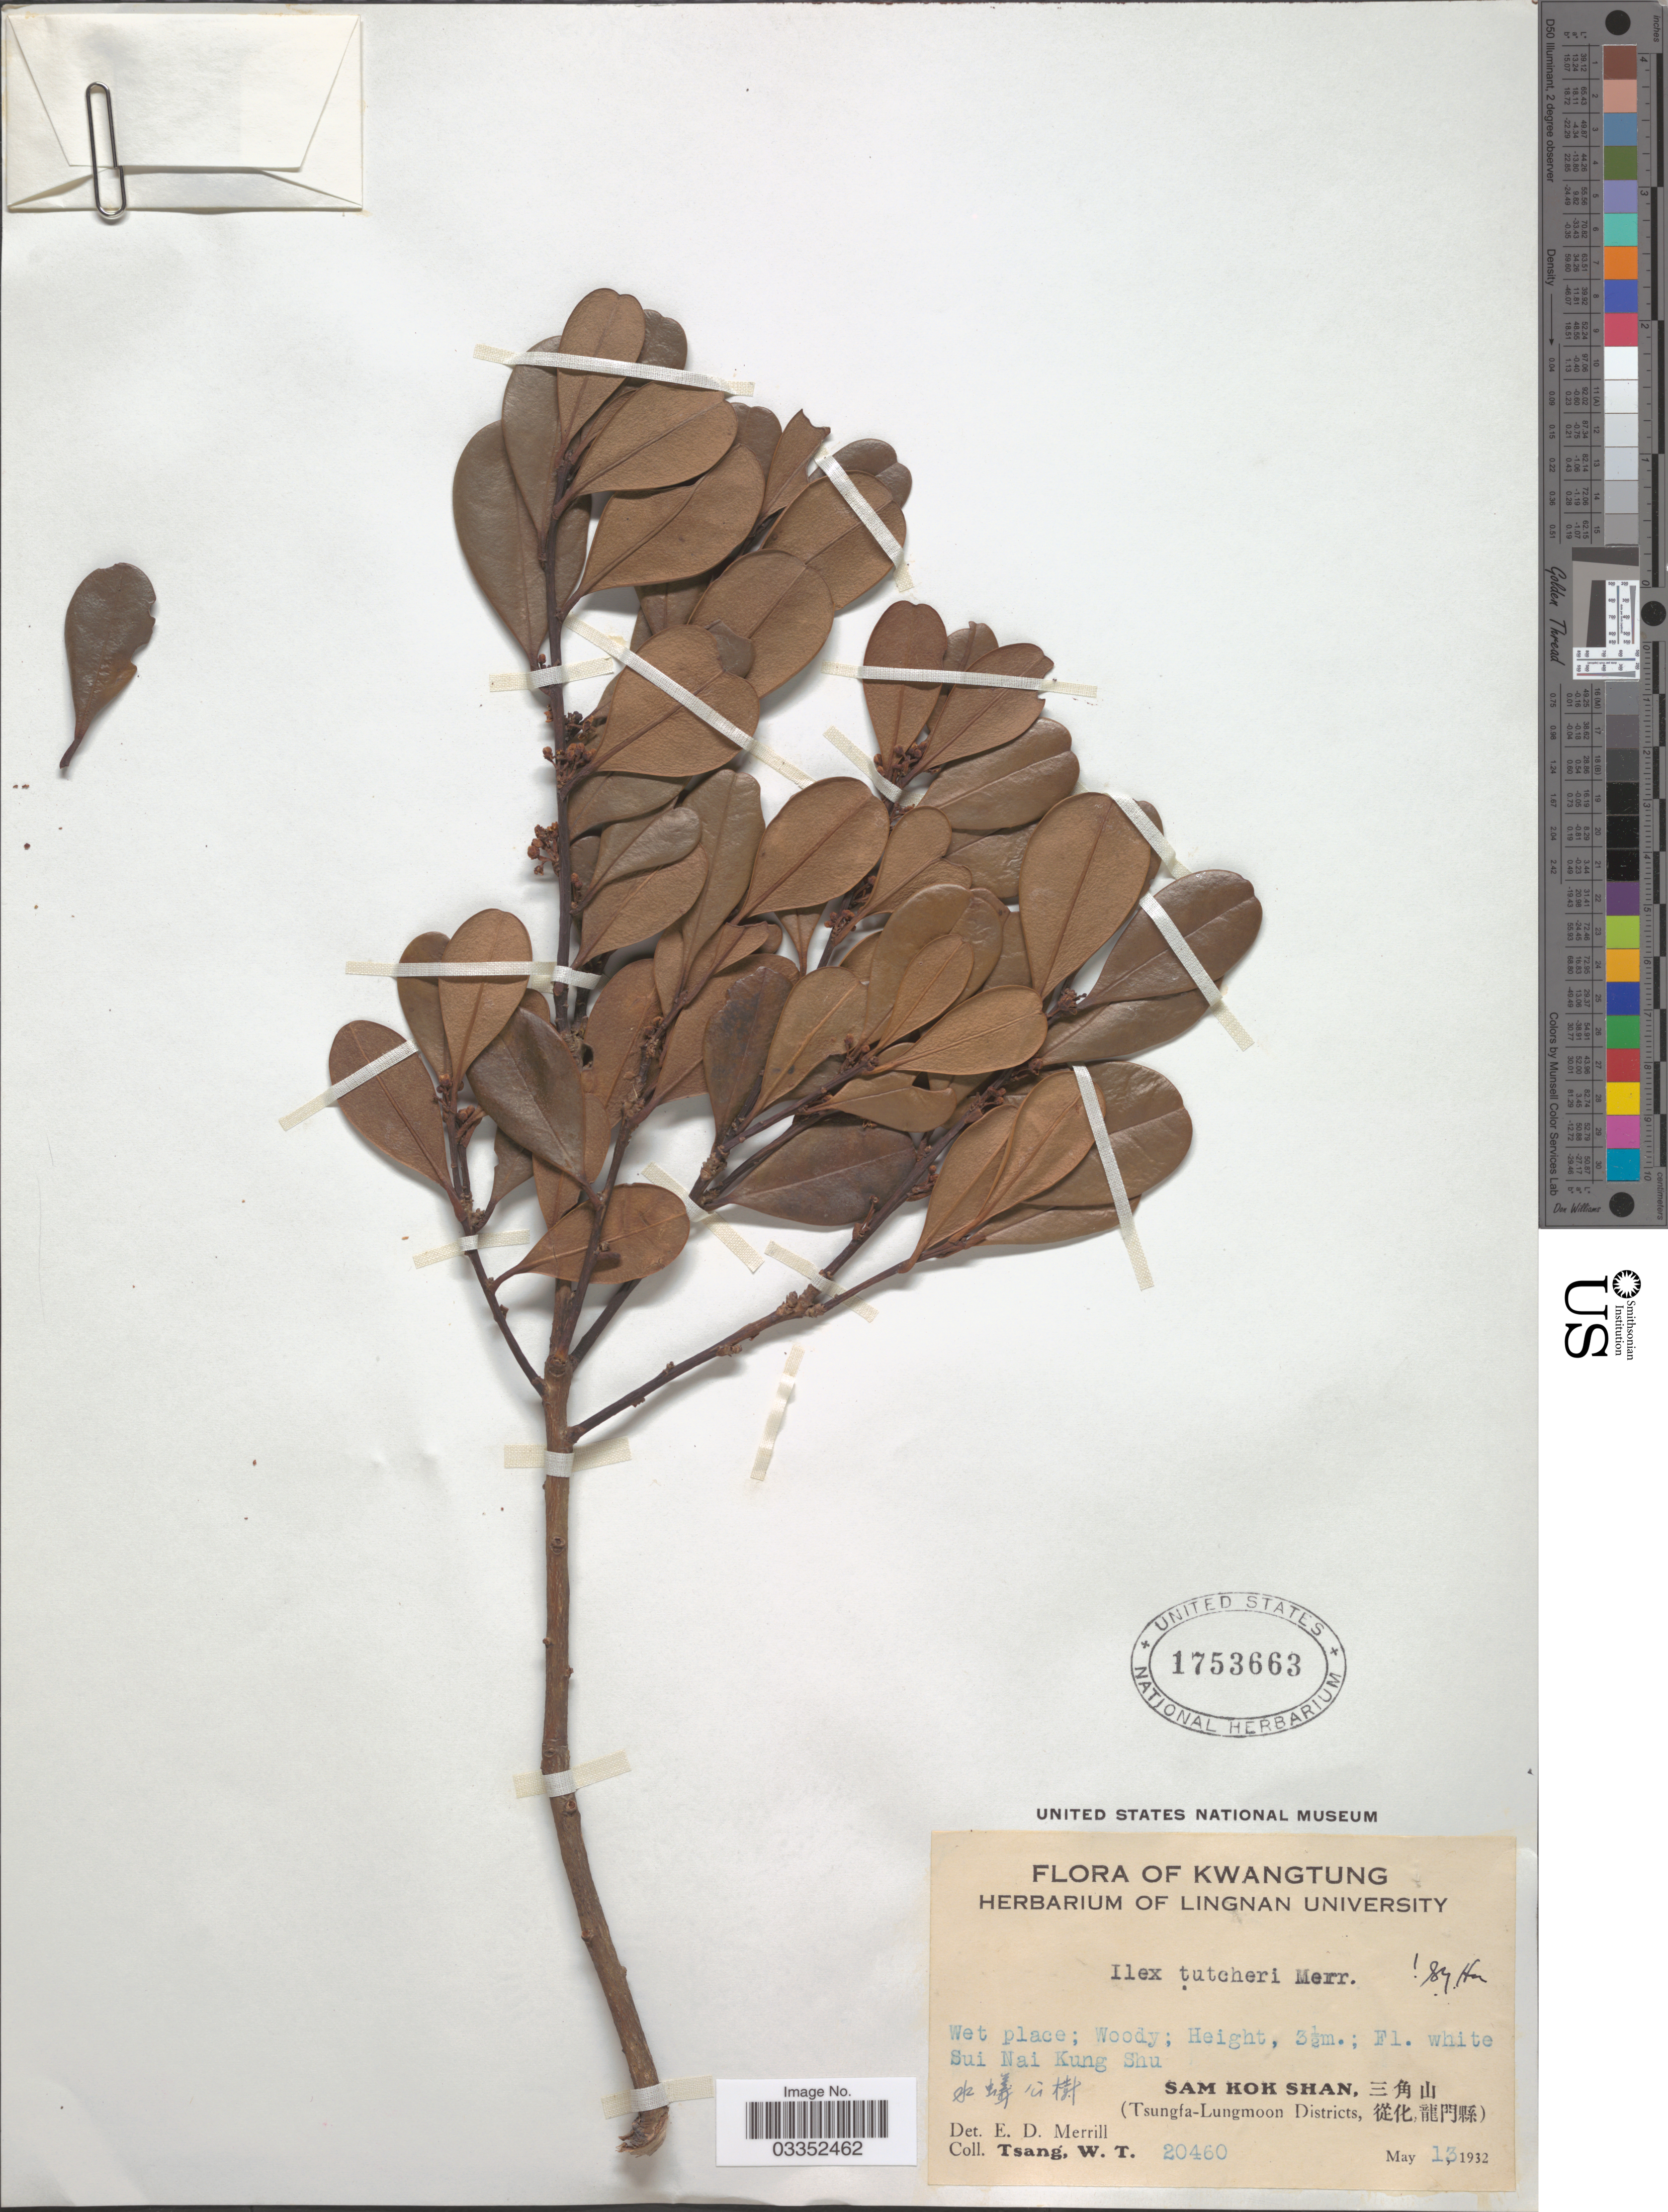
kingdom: Plantae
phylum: Tracheophyta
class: Magnoliopsida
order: Aquifoliales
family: Aquifoliaceae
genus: Ilex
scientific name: Ilex tutcheri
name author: Merr.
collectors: W. T. Tsang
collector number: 20460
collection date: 1932-05-13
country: China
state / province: Guangdong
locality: Kwatung,Sui Nai Kung Shu, Sam Kok Shan, (Tsungfa-Lungmoon Districts.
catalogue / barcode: US 1753663